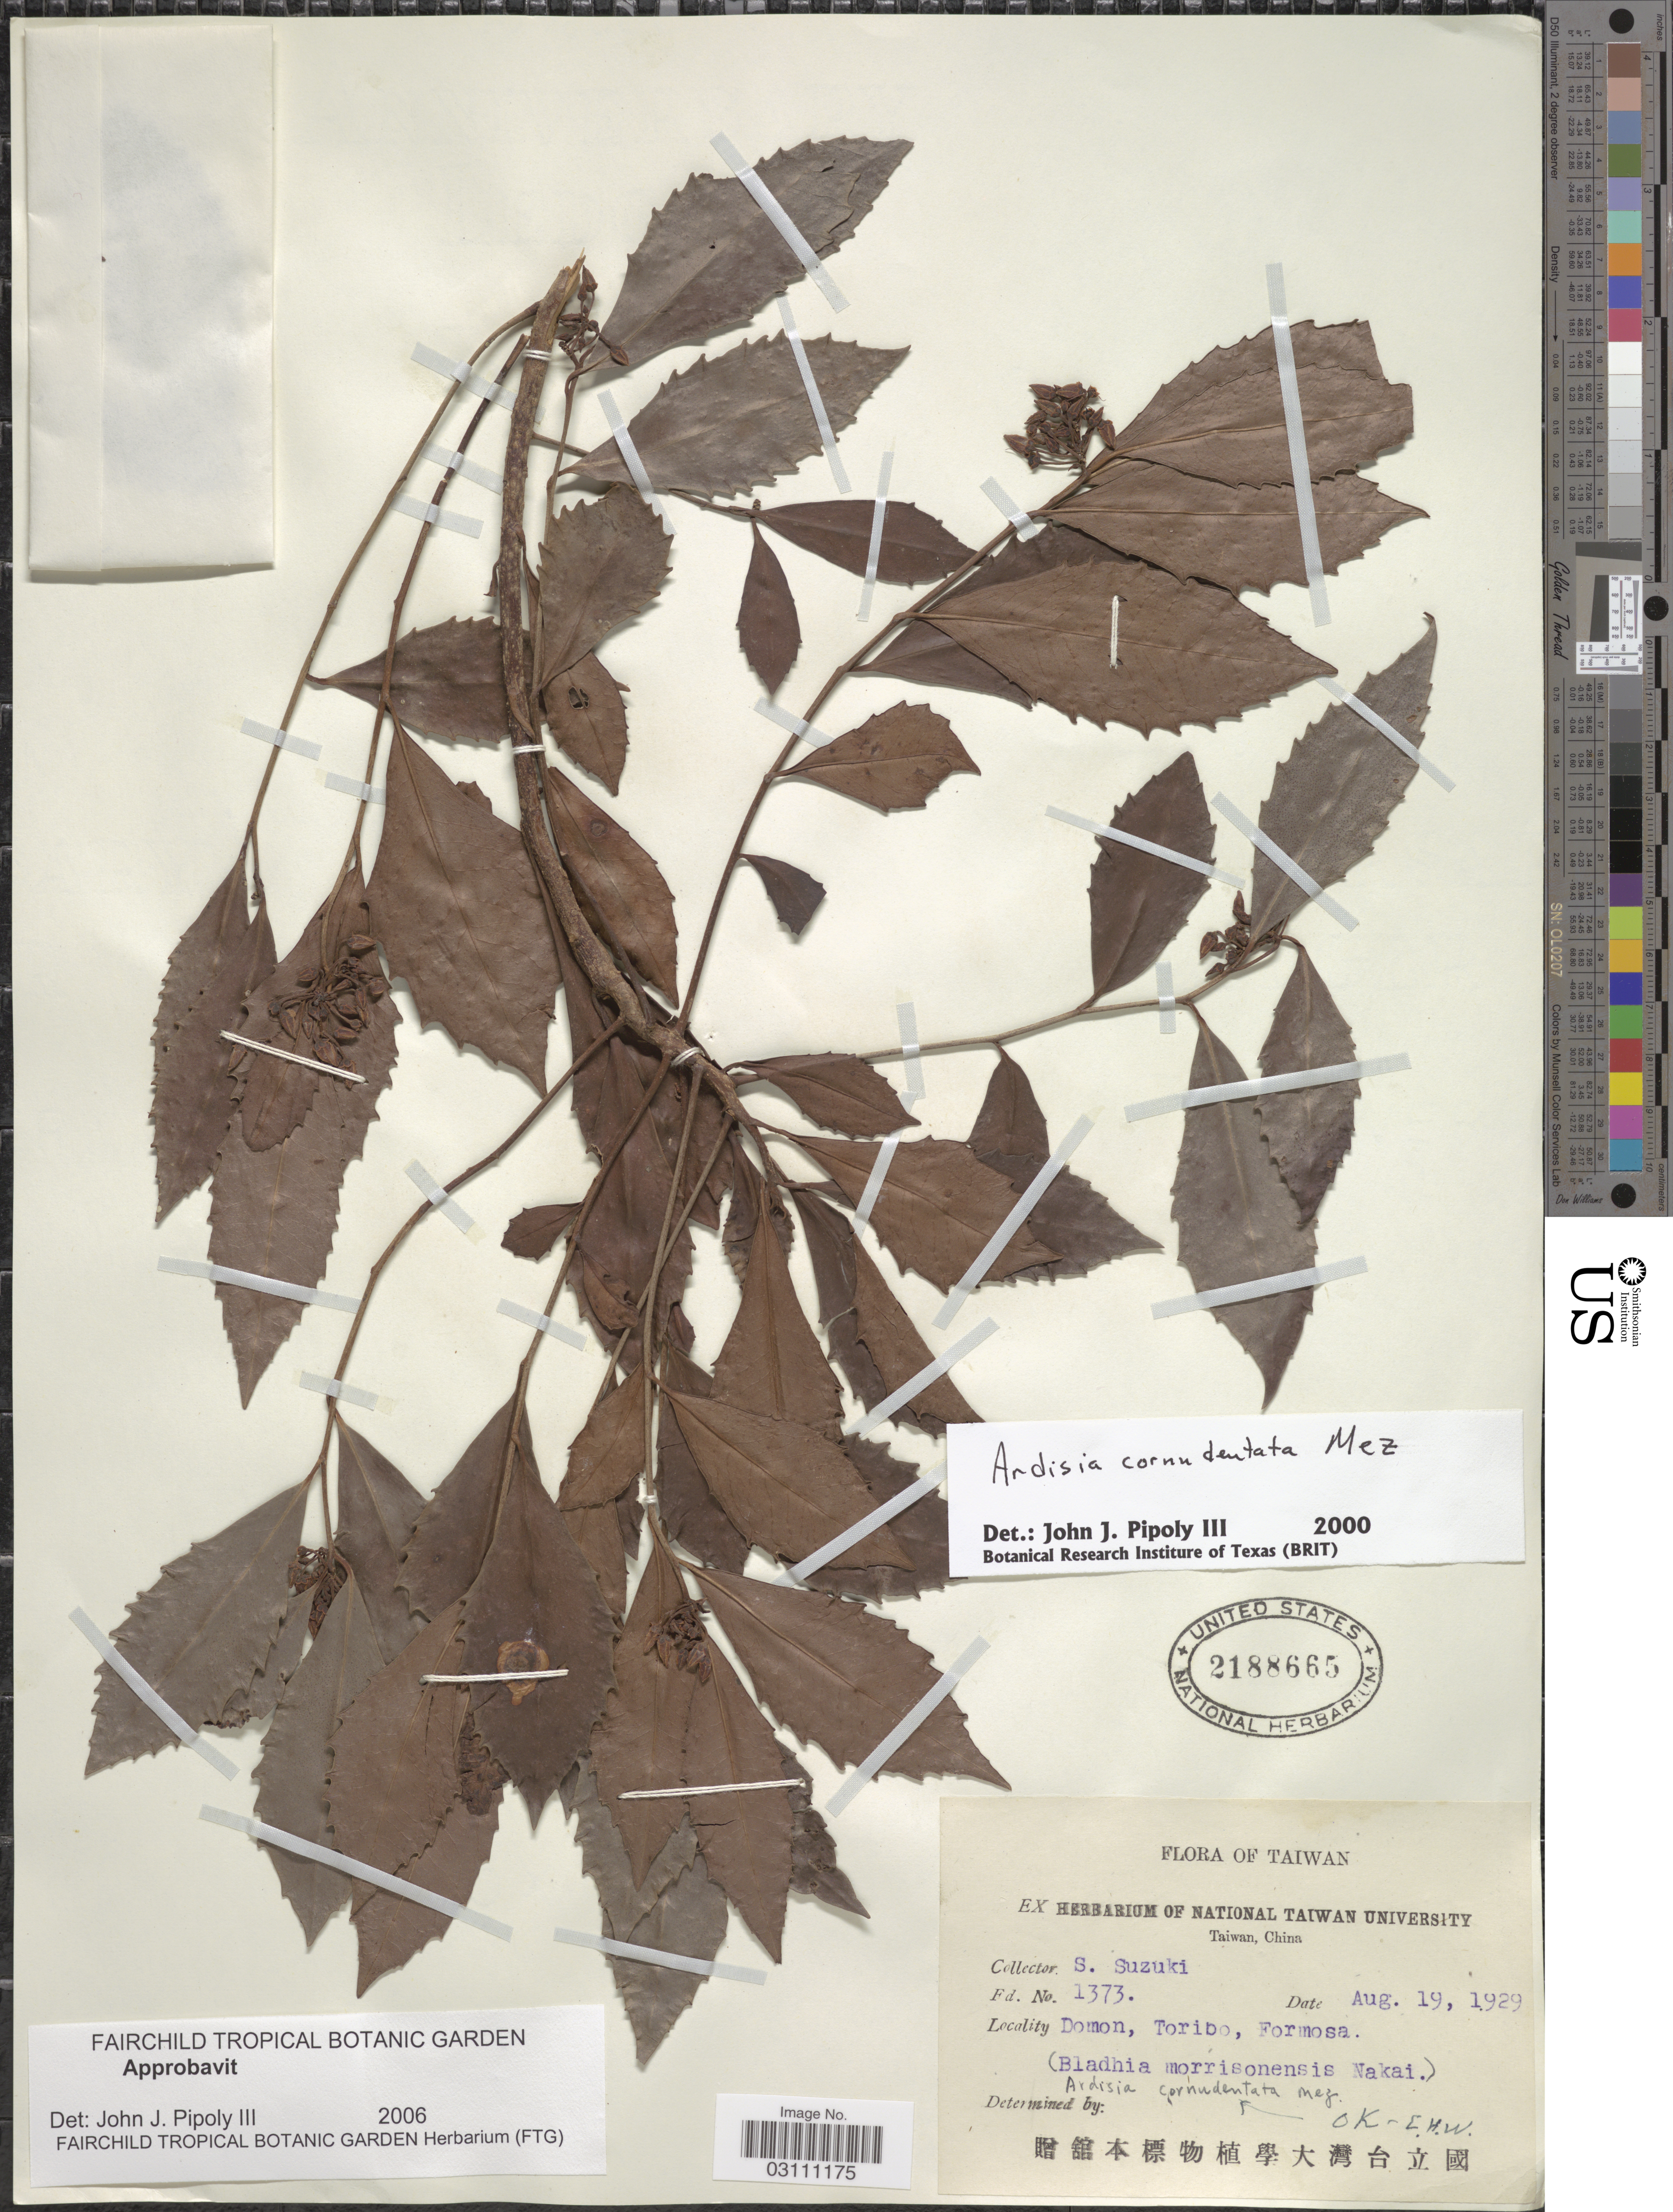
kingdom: Plantae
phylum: Tracheophyta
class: Magnoliopsida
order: Ericales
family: Primulaceae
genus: Ardisia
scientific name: Ardisia cornudentata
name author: Mez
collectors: S. Suzuki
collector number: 1373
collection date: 1929-08-19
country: Taiwan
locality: Domon, Toribo, Formosa.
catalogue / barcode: US 2188665